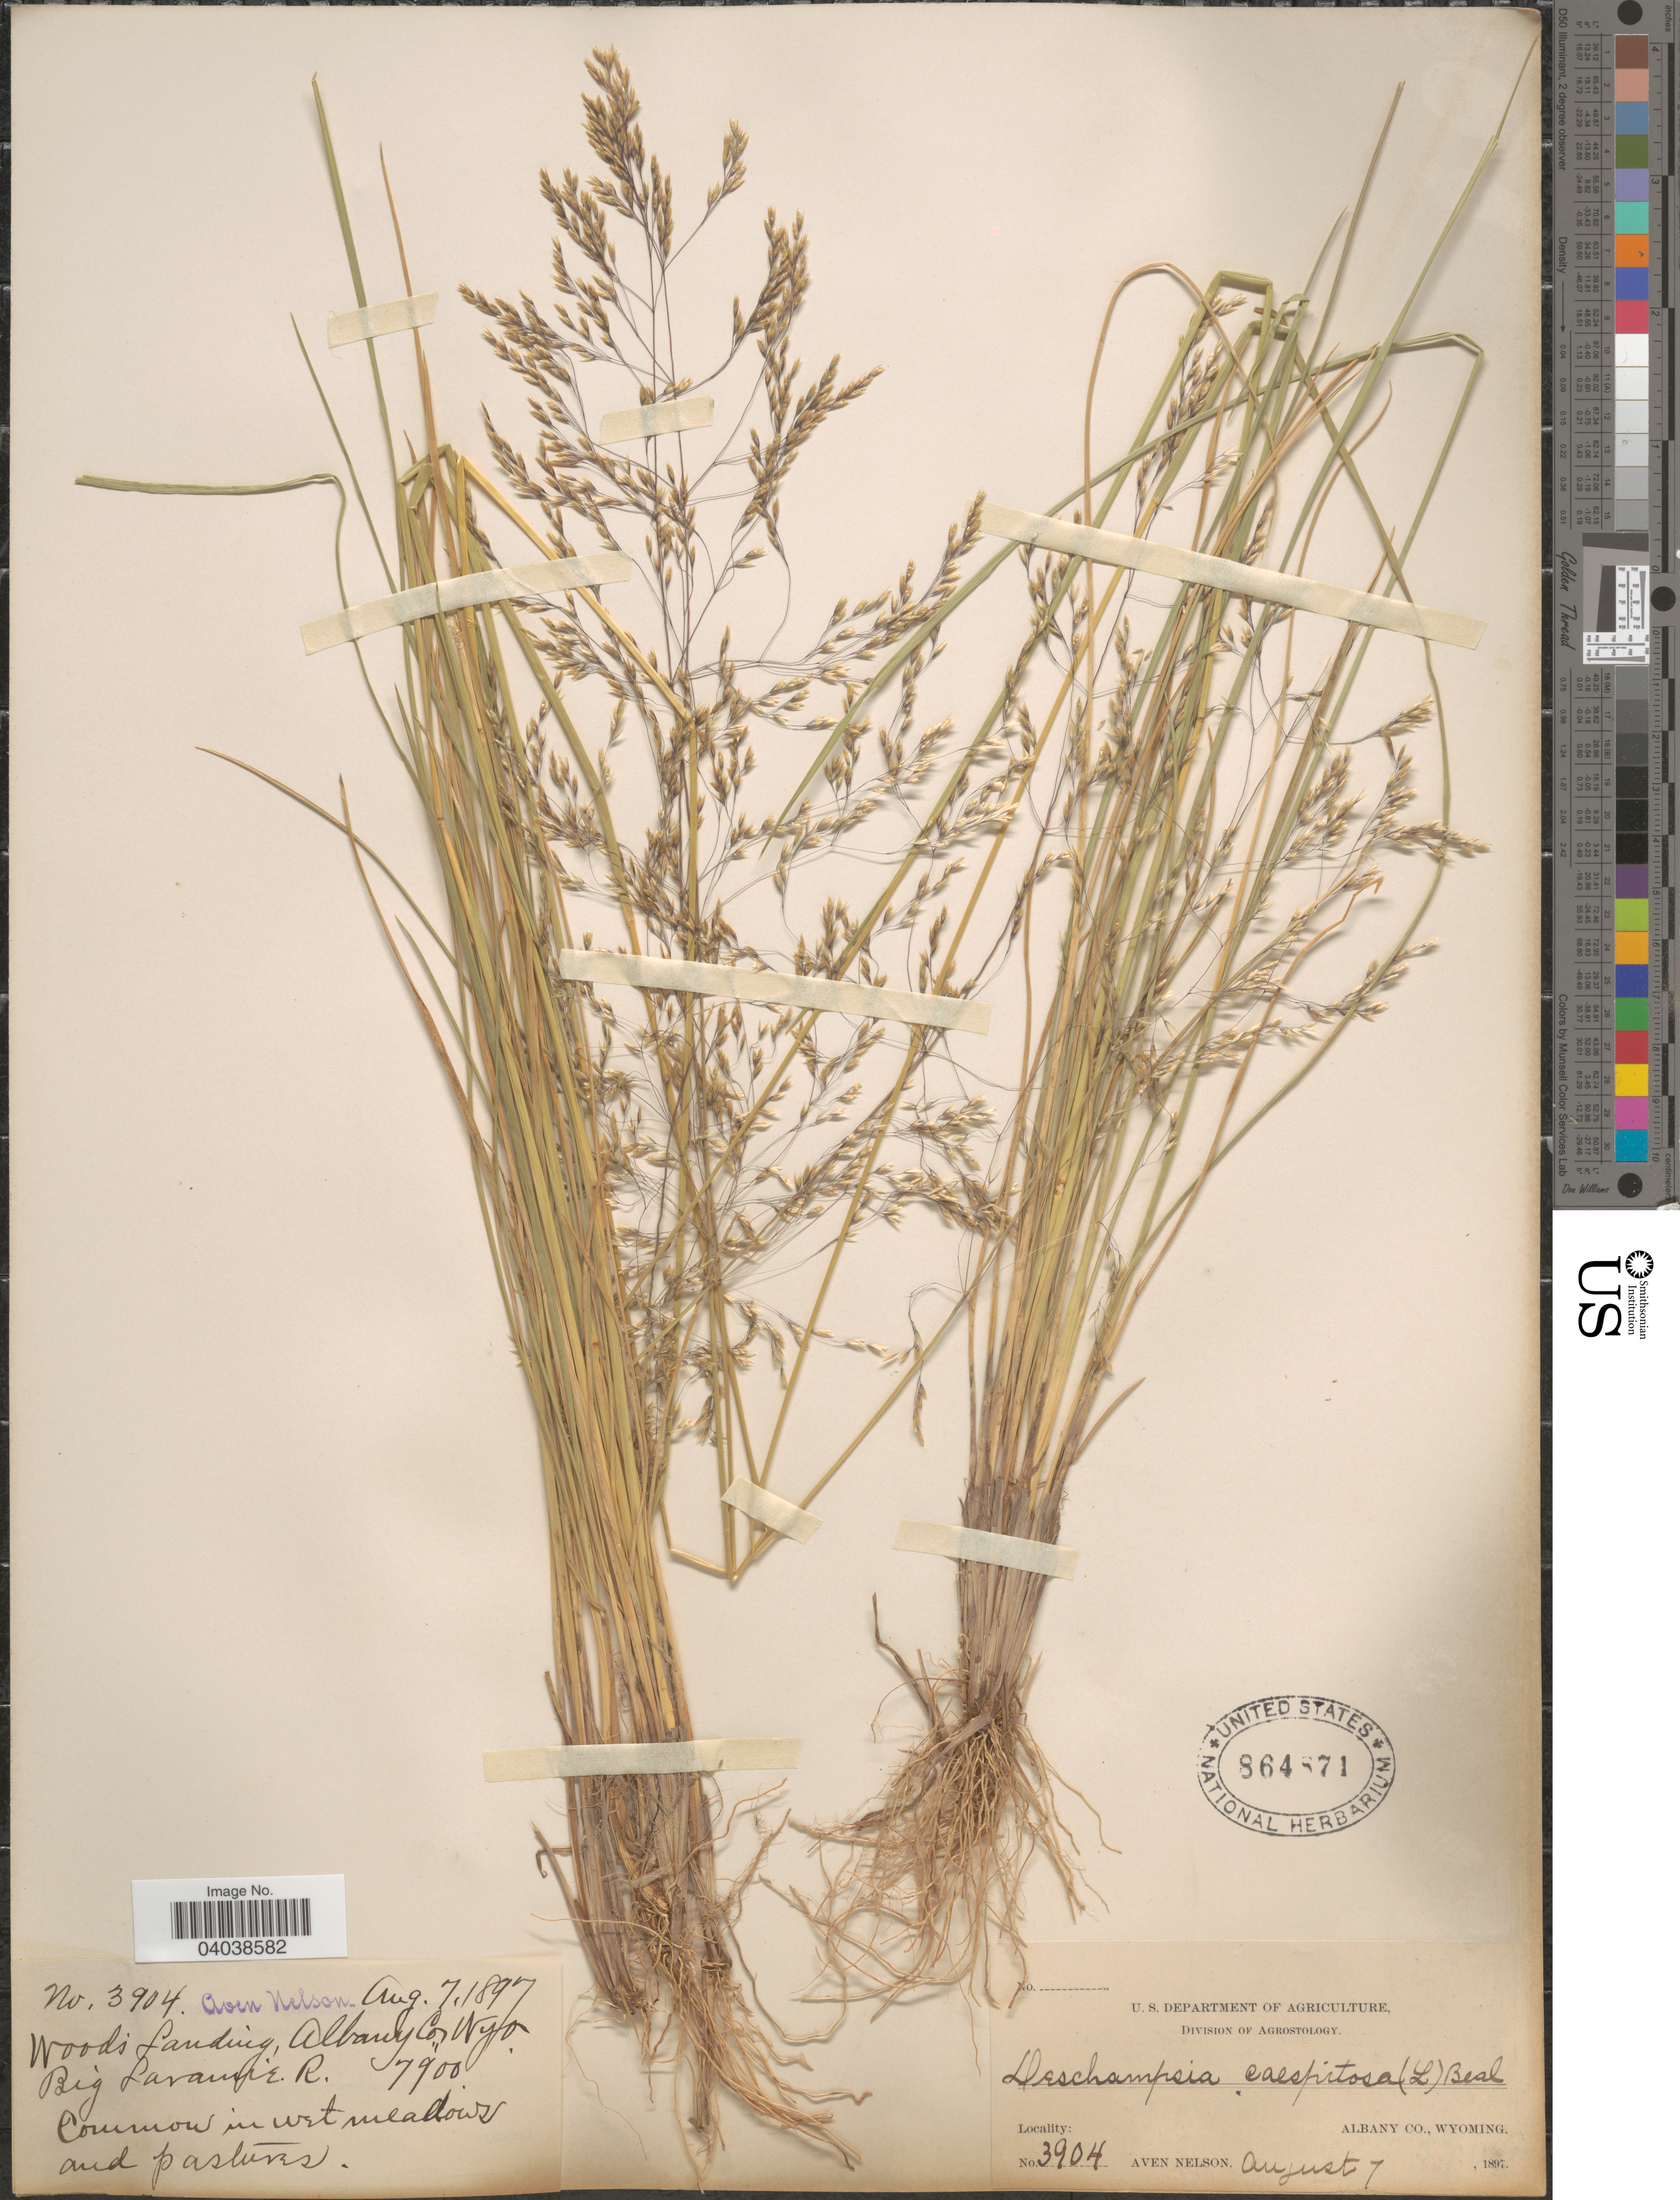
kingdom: Plantae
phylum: Tracheophyta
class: Liliopsida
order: Poales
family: Poaceae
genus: Deschampsia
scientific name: Deschampsia cespitosa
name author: (L.) P. Beauv.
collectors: A. Nelson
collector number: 3904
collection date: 1897-08-07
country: United States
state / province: Wyoming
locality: Woods Landing, Albany Co. Big Laramie R.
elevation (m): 2408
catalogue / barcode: US 864871